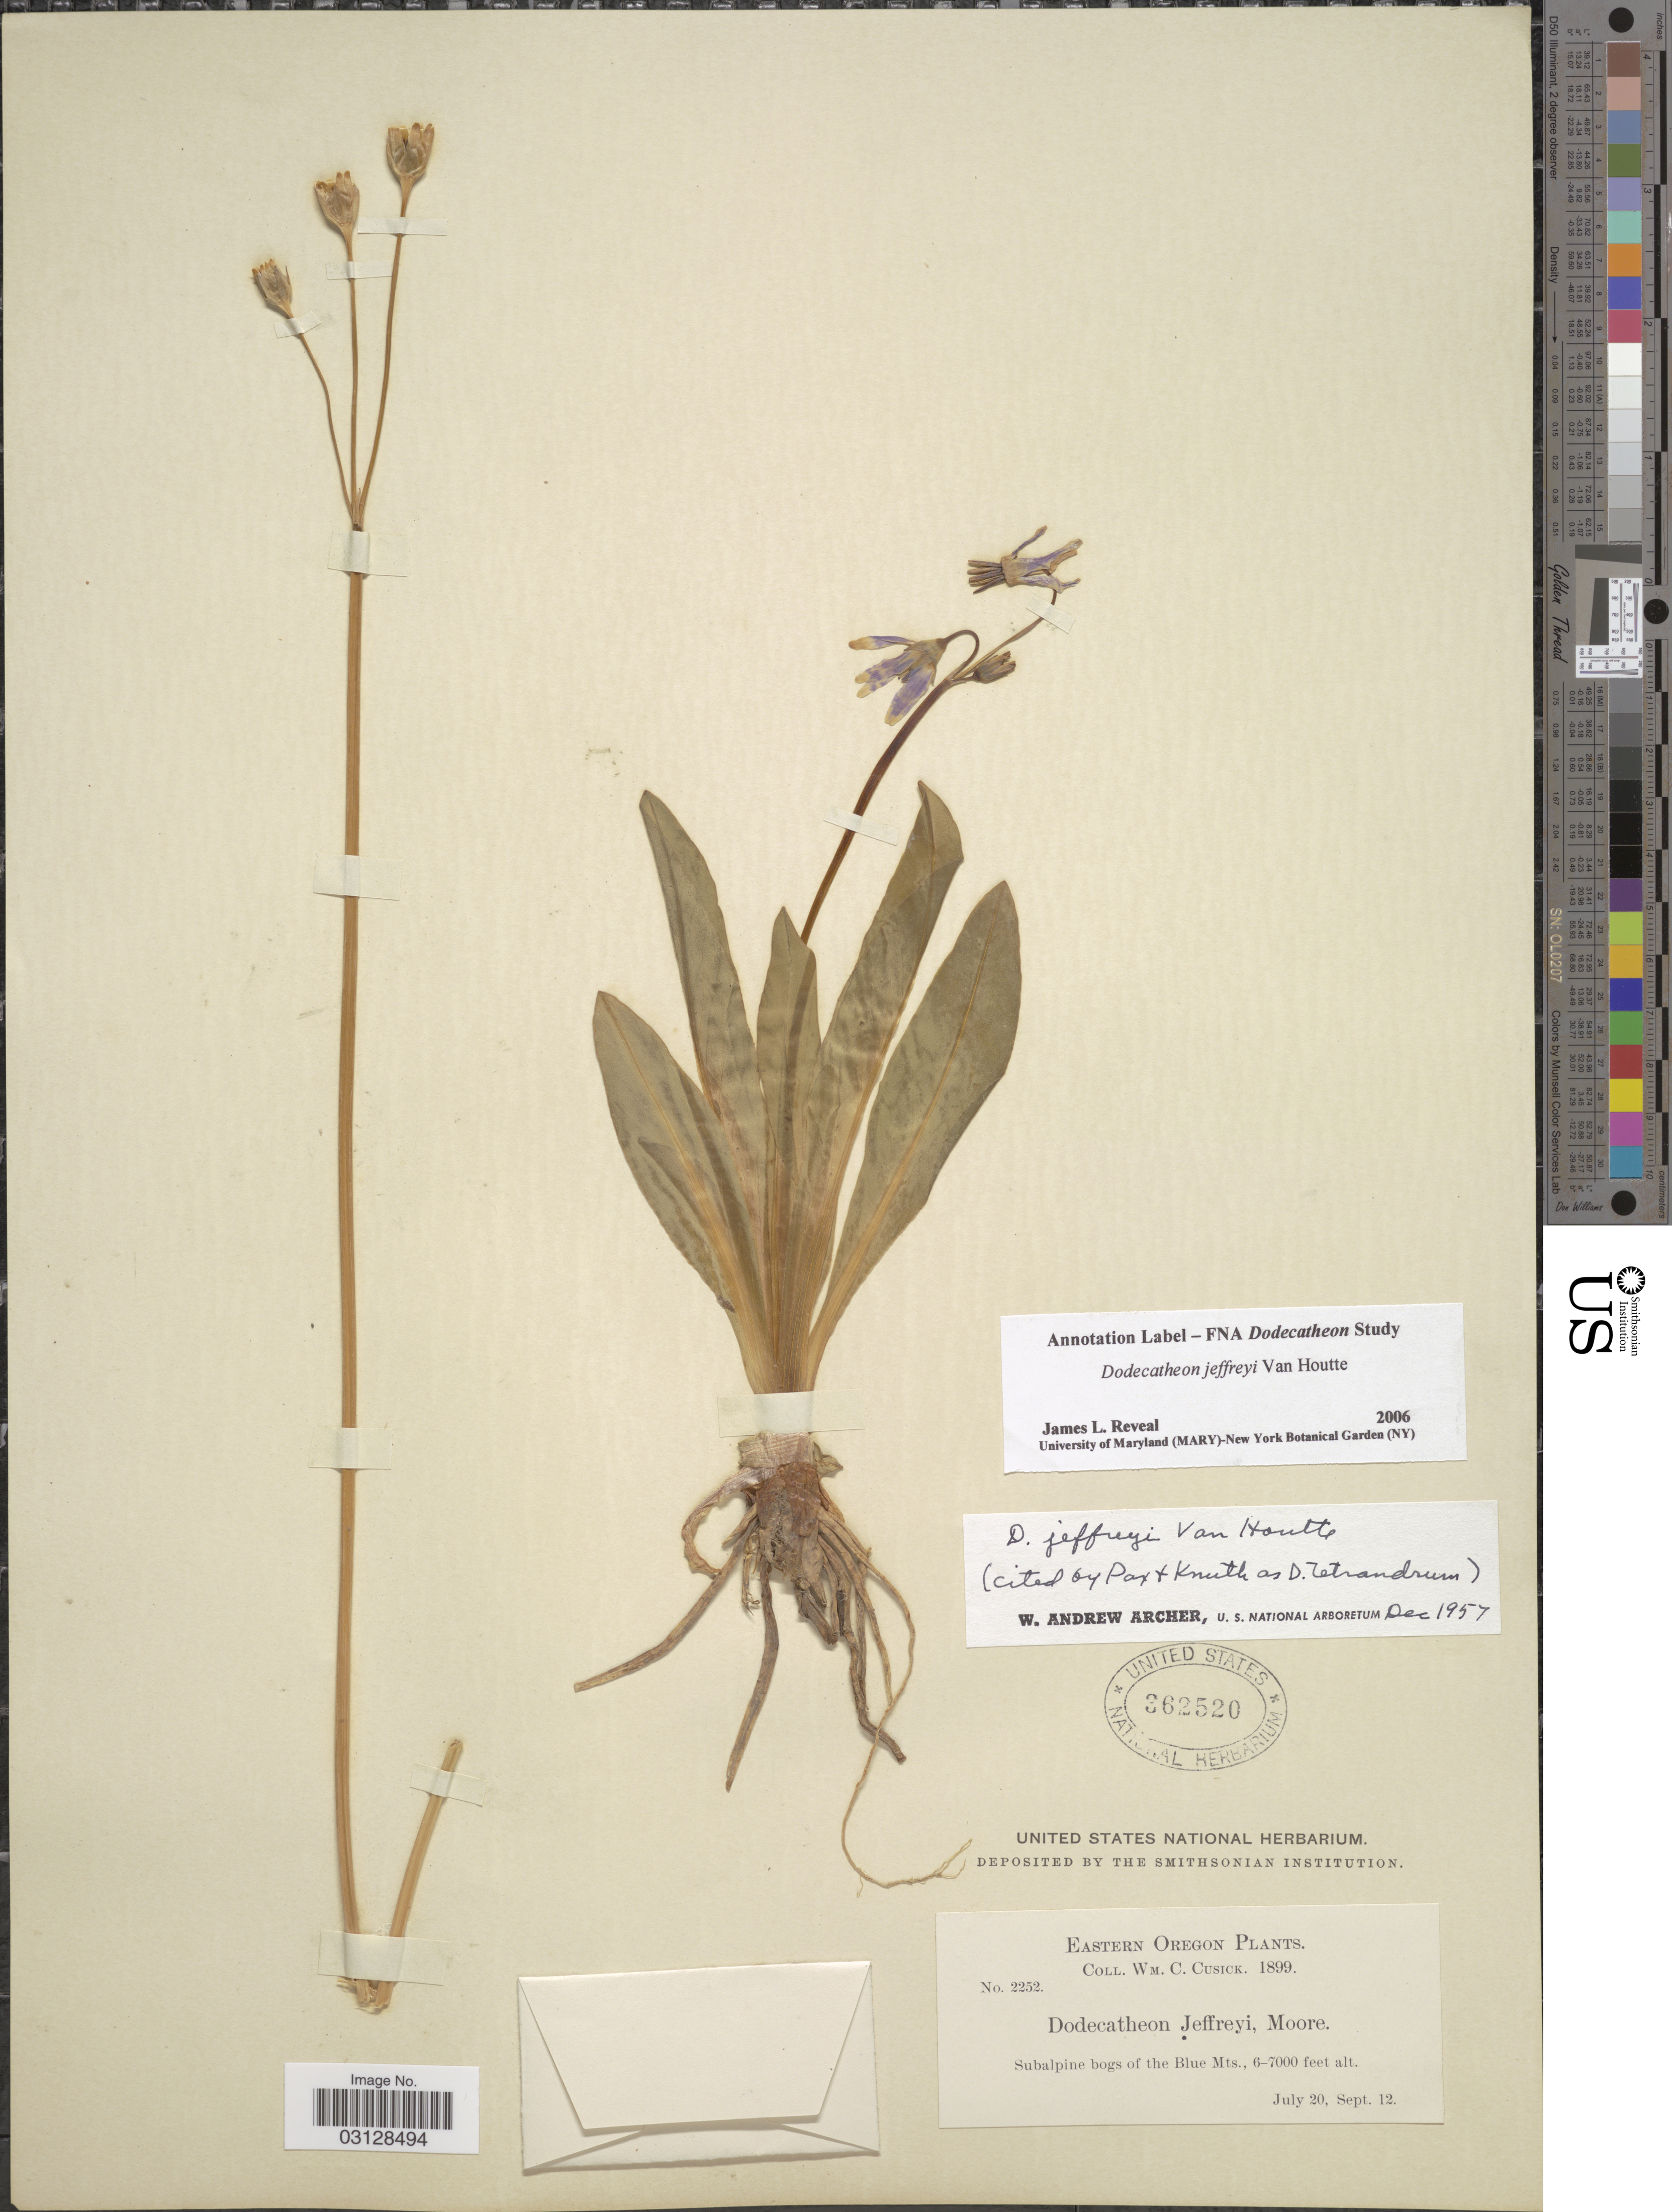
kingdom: Plantae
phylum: Tracheophyta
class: Magnoliopsida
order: Ericales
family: Primulaceae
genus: Dodecatheon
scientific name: Dodecatheon jeffreyi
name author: Van Houtte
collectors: W. C. Cusick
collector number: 2252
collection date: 1899-07-20/1899-09-12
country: United States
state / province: Oregon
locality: Eastern Oregon. Subalpine bogs of the Blue Mts.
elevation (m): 1829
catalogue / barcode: US 362520